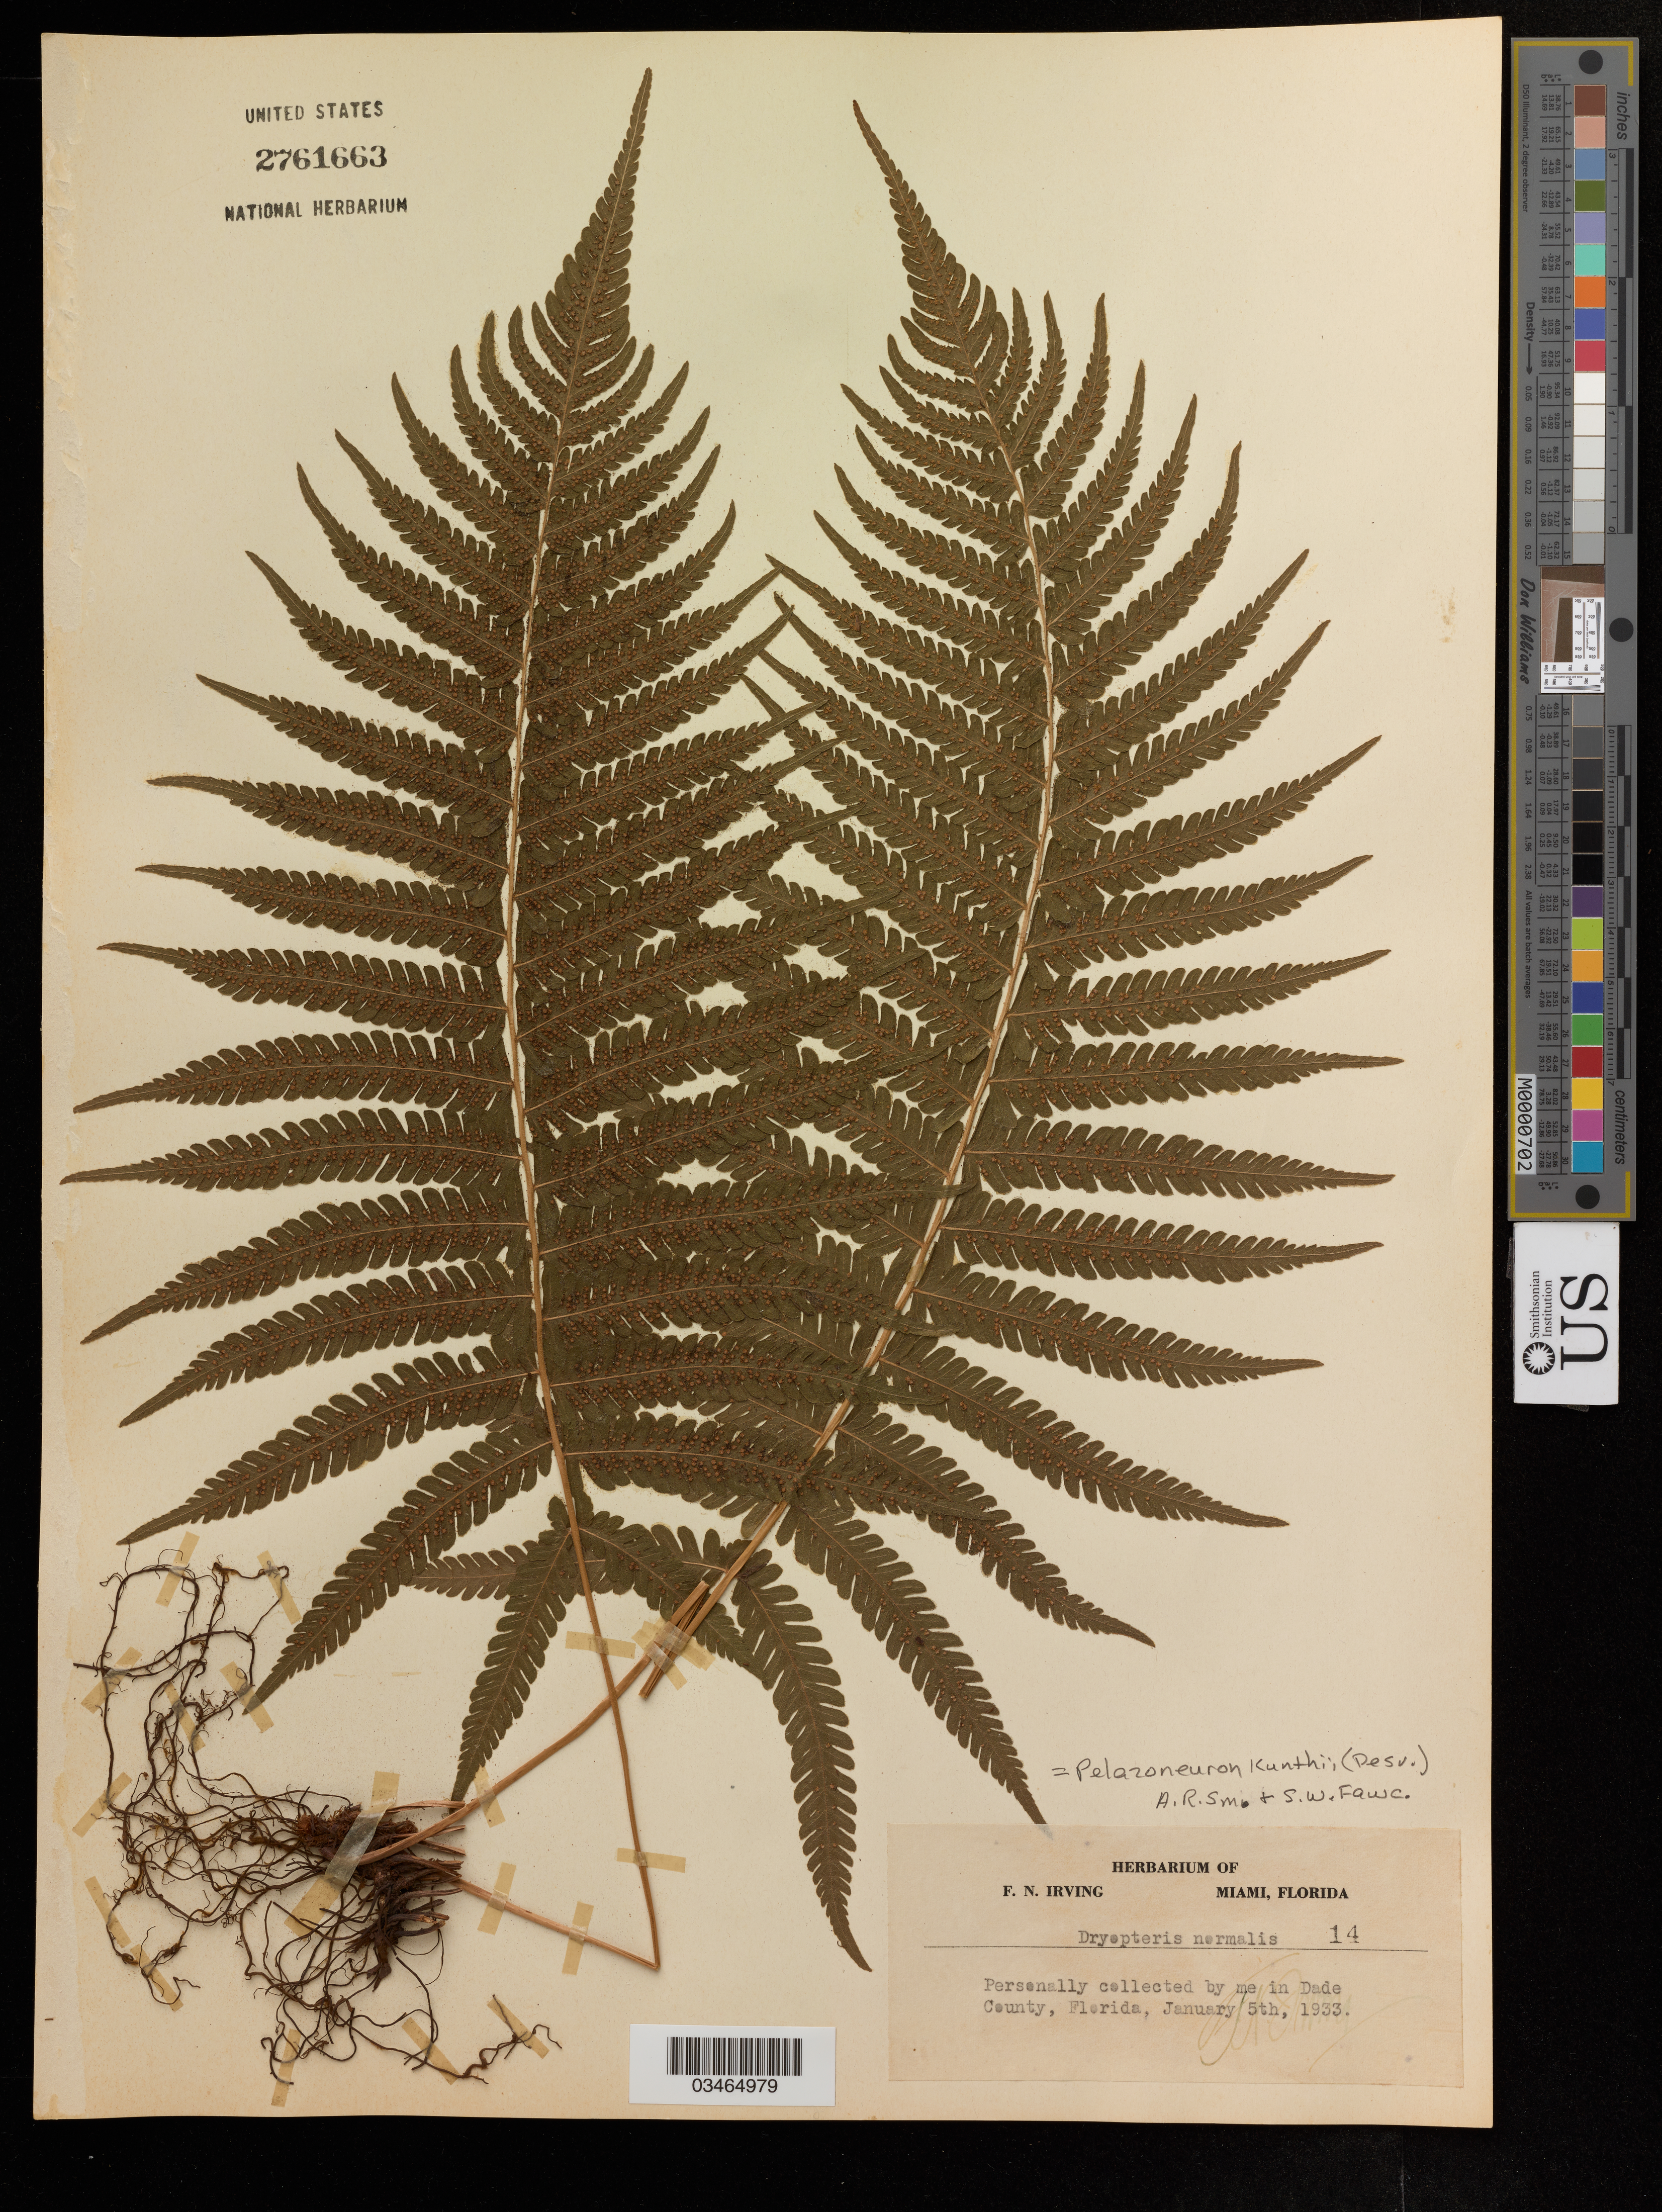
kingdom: Plantae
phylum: Tracheophyta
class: Polypodiopsida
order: Polypodiales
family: Thelypteridaceae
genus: Pelazoneuron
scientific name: Pelazoneuron kunthii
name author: (Desv.) A.R. Sm. & Fawcett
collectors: F. Irving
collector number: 14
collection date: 1933-01-05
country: United States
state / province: Florida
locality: In Dade County.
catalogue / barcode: US 2761663